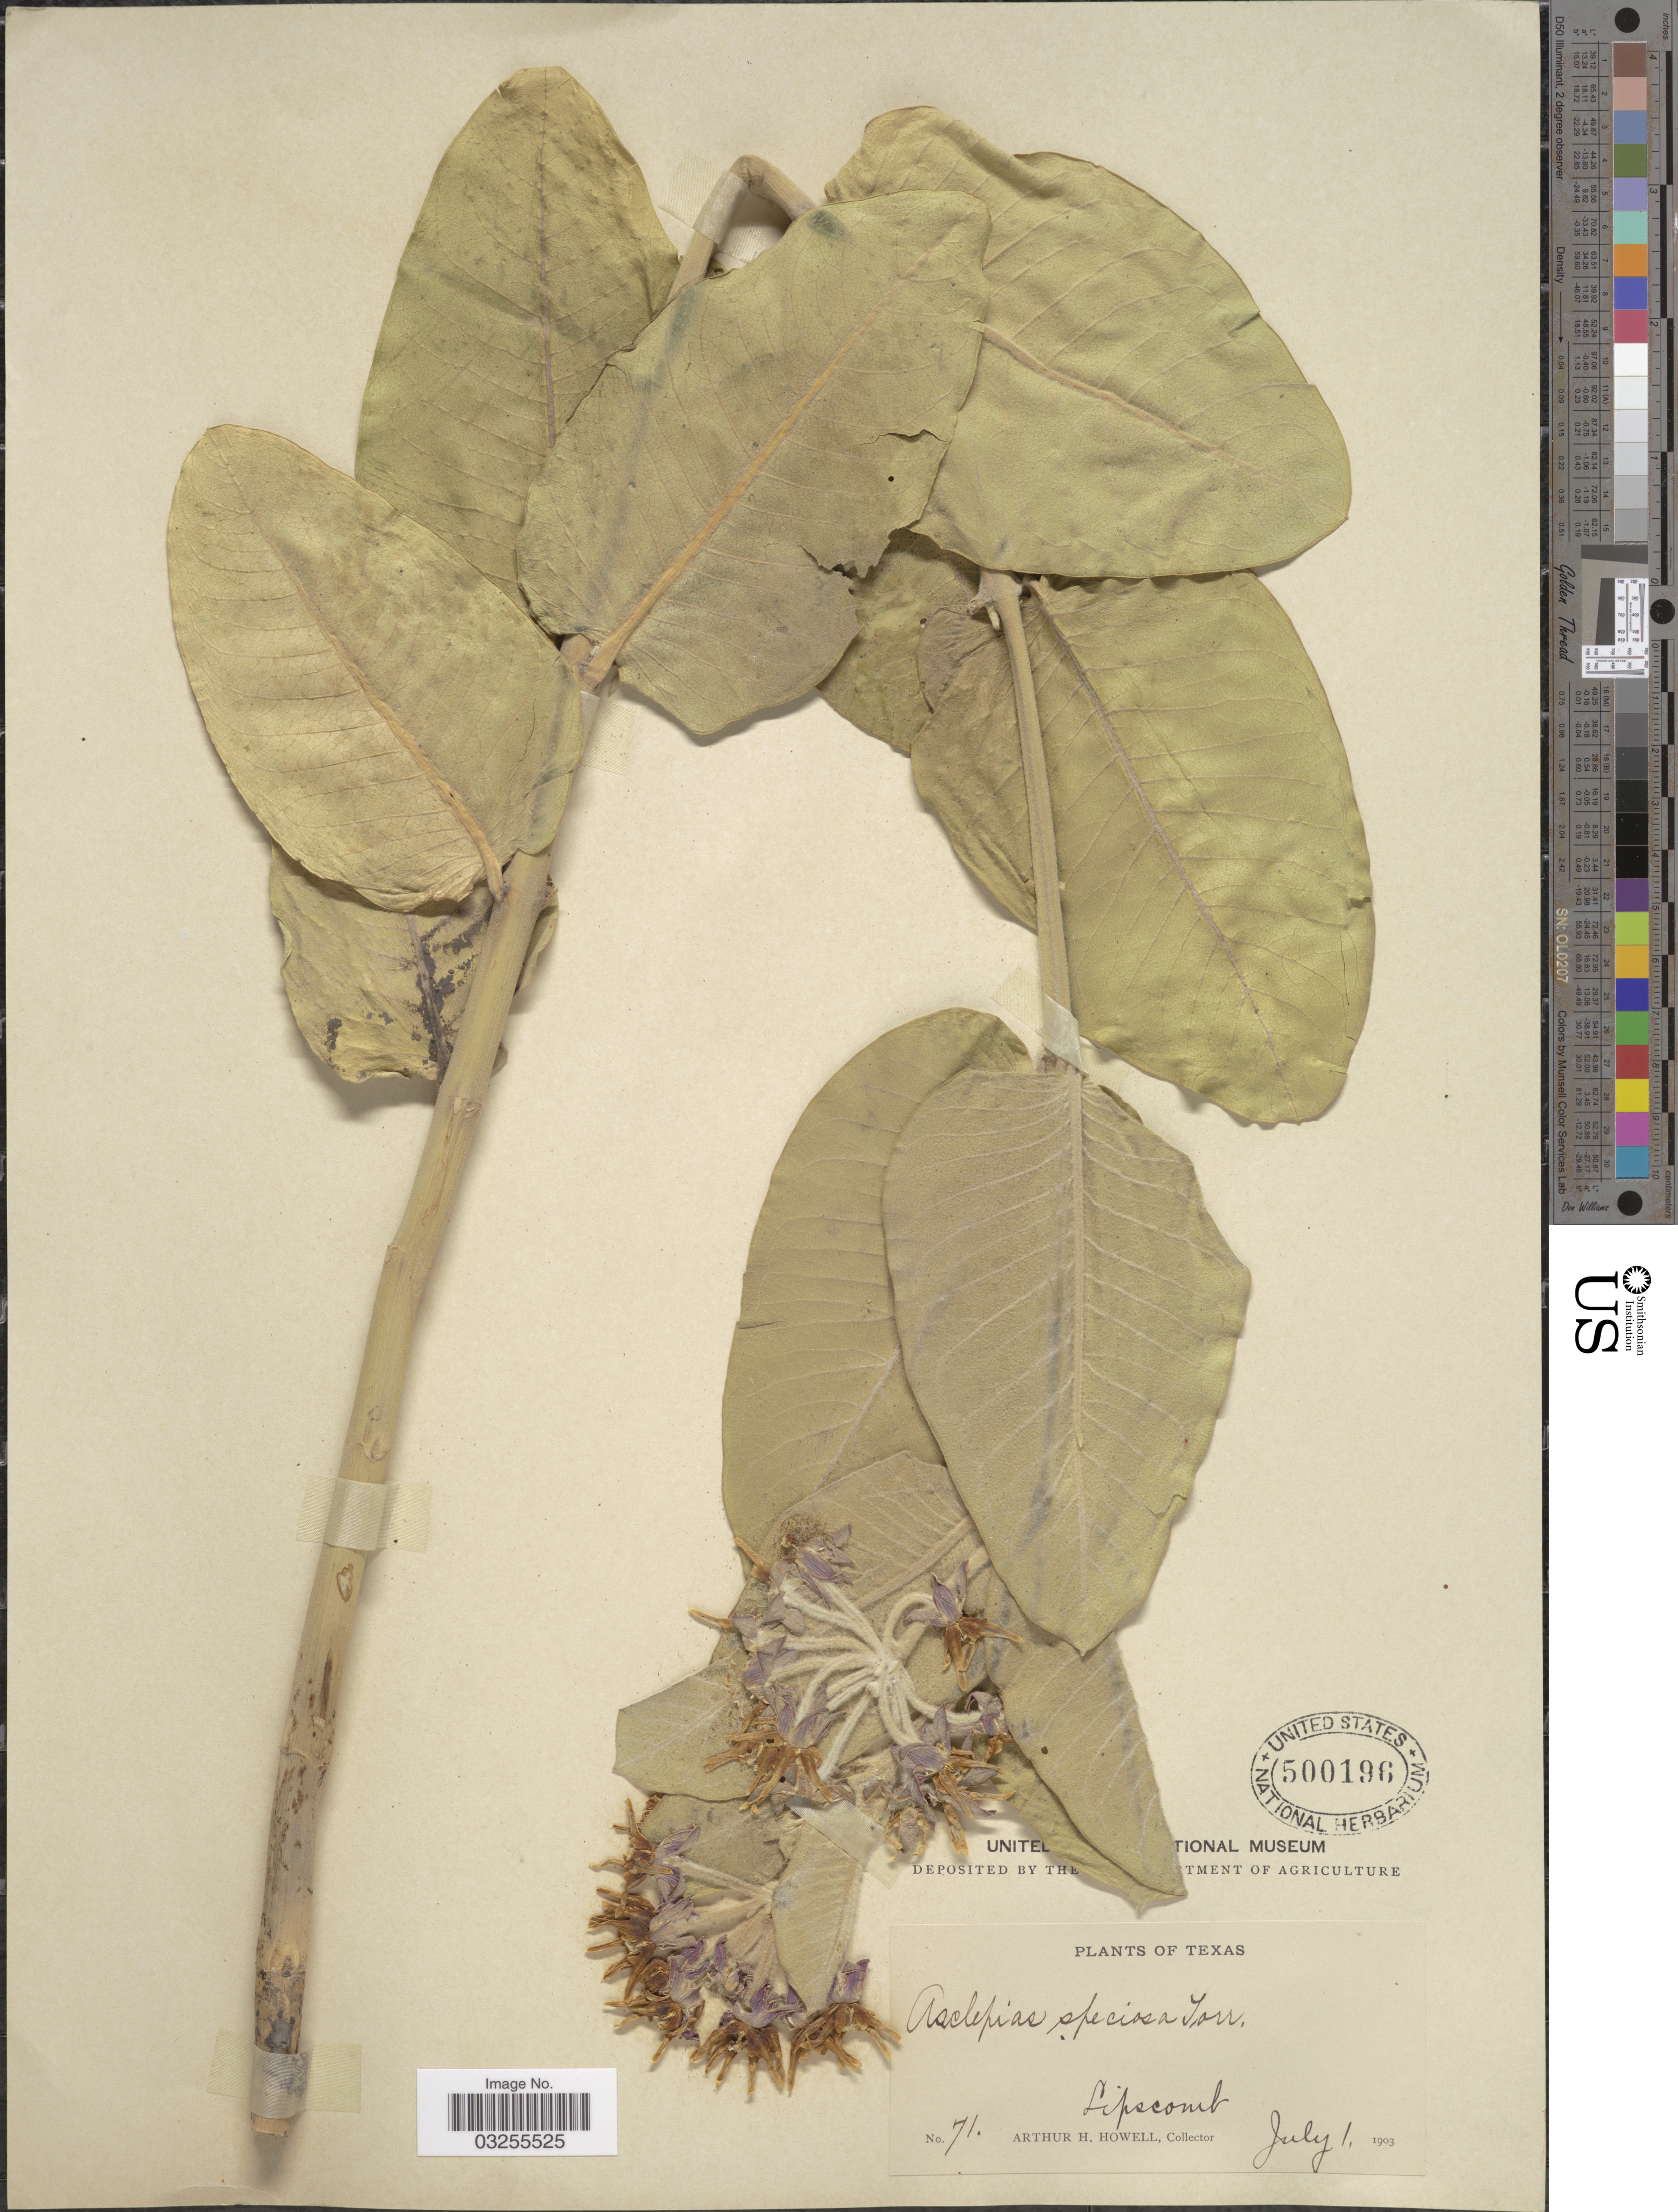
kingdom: Plantae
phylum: Tracheophyta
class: Magnoliopsida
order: Gentianales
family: Apocynaceae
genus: Asclepias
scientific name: Asclepias speciosa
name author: Torr.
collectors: A. H. Howell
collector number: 71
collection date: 1903-07-01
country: United States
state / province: Texas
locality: Lipscomb.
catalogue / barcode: US 500196